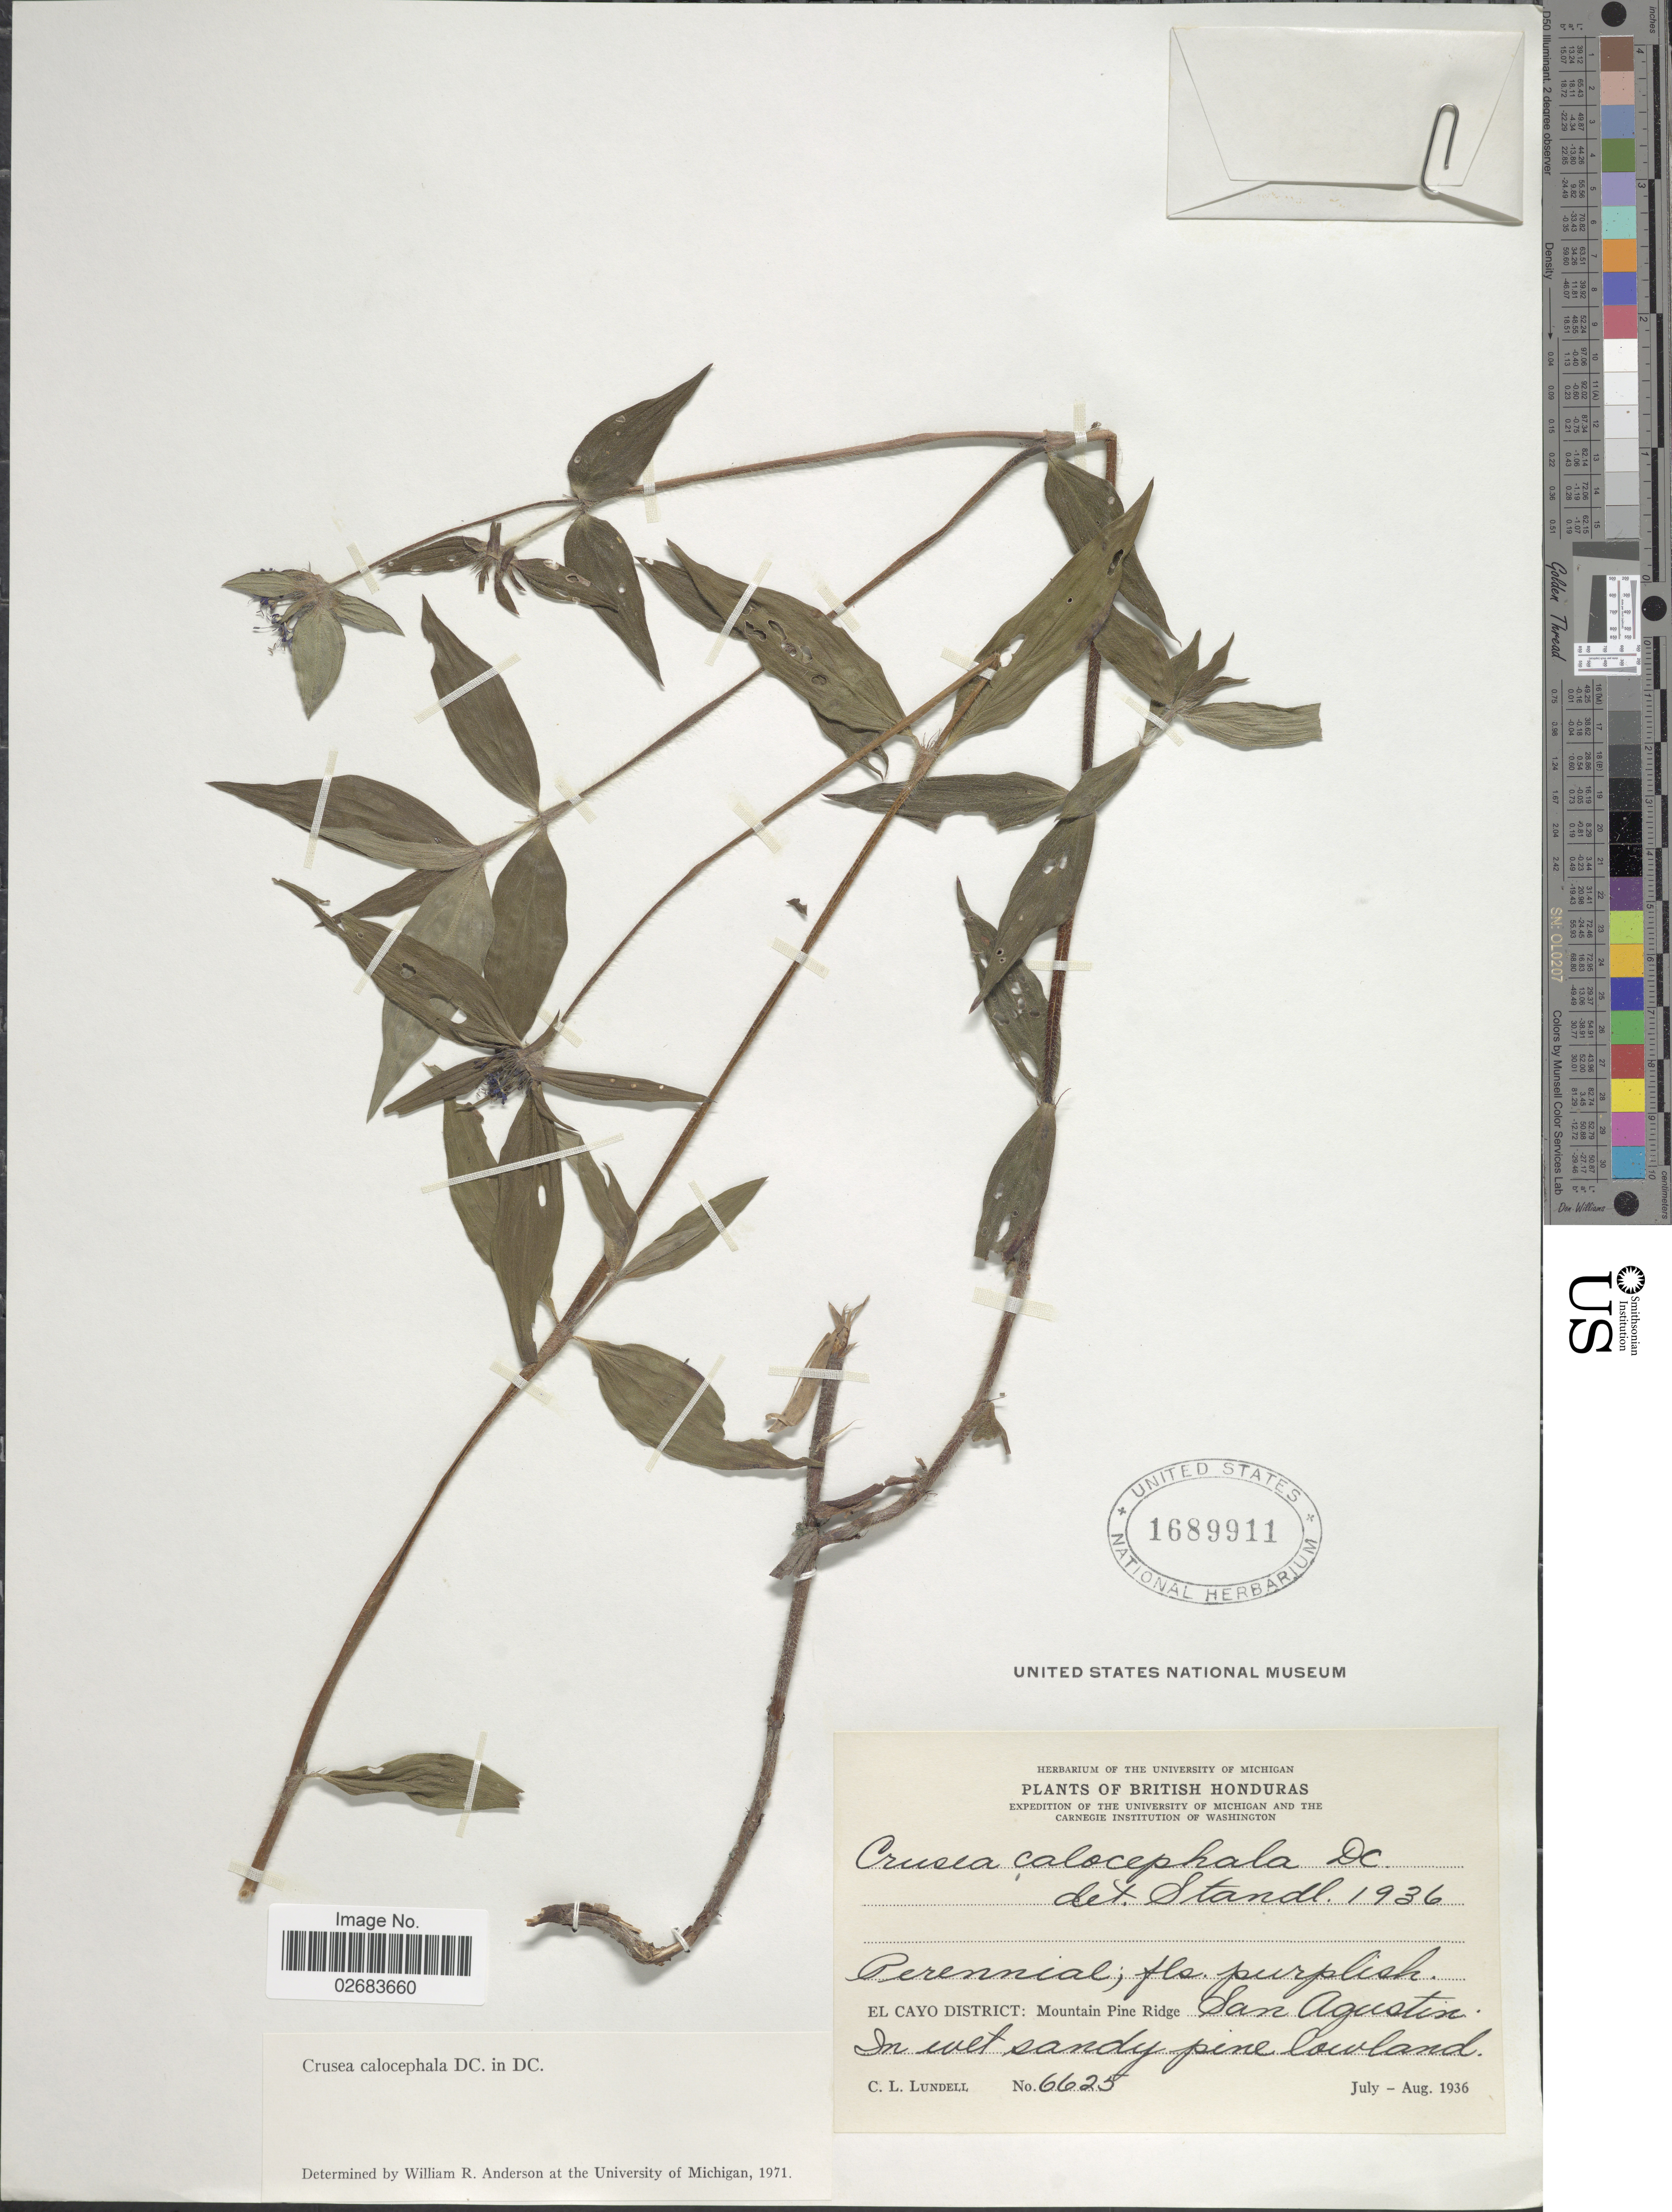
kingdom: Plantae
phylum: Tracheophyta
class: Magnoliopsida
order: Gentianales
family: Rubiaceae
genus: Crusea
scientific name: Crusea calocephala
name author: DC.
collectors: C. L. Lundell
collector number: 6625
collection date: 1936-07/1936-08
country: Belize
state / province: Cayo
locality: British Honduras. El Cayo District: Mountain Pine Ridge San Agustin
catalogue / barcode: US 1689911